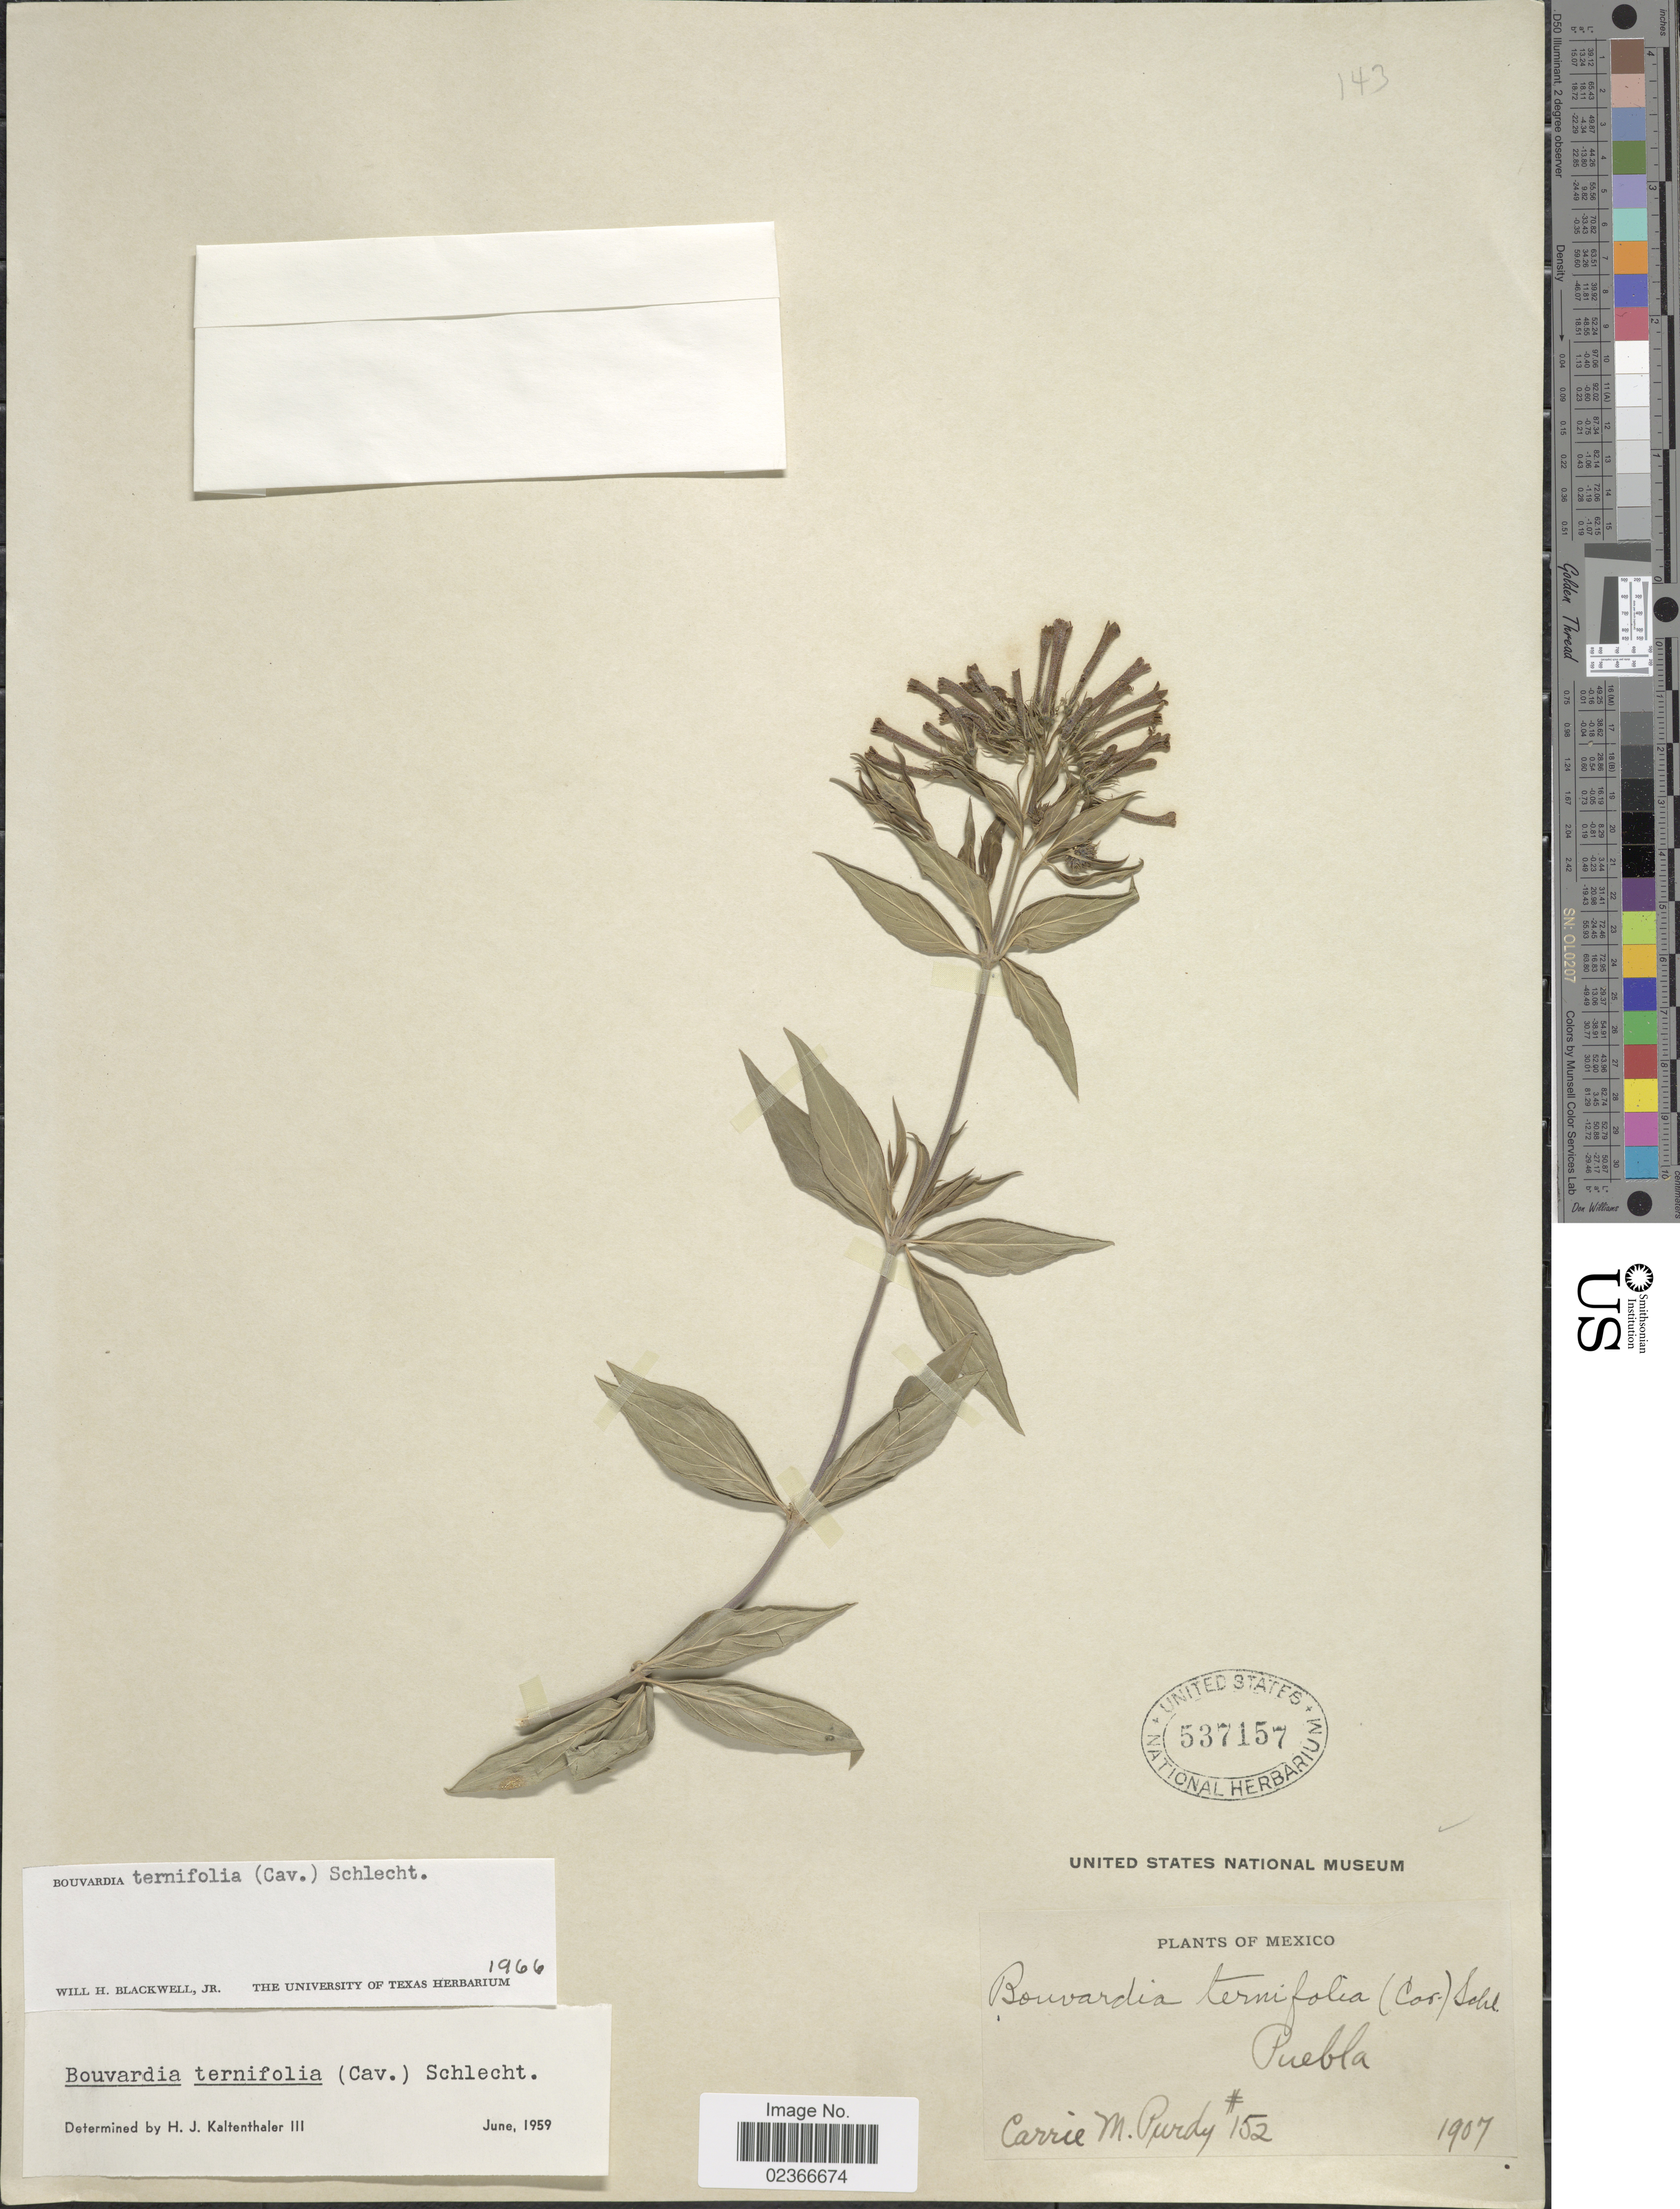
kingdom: Plantae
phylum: Tracheophyta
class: Magnoliopsida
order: Gentianales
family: Rubiaceae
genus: Bouvardia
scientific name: Bouvardia ternifolia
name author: (Cav.) Schltdl.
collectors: C. M. Purdy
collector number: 152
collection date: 1907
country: Mexico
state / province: Puebla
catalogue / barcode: US 537157